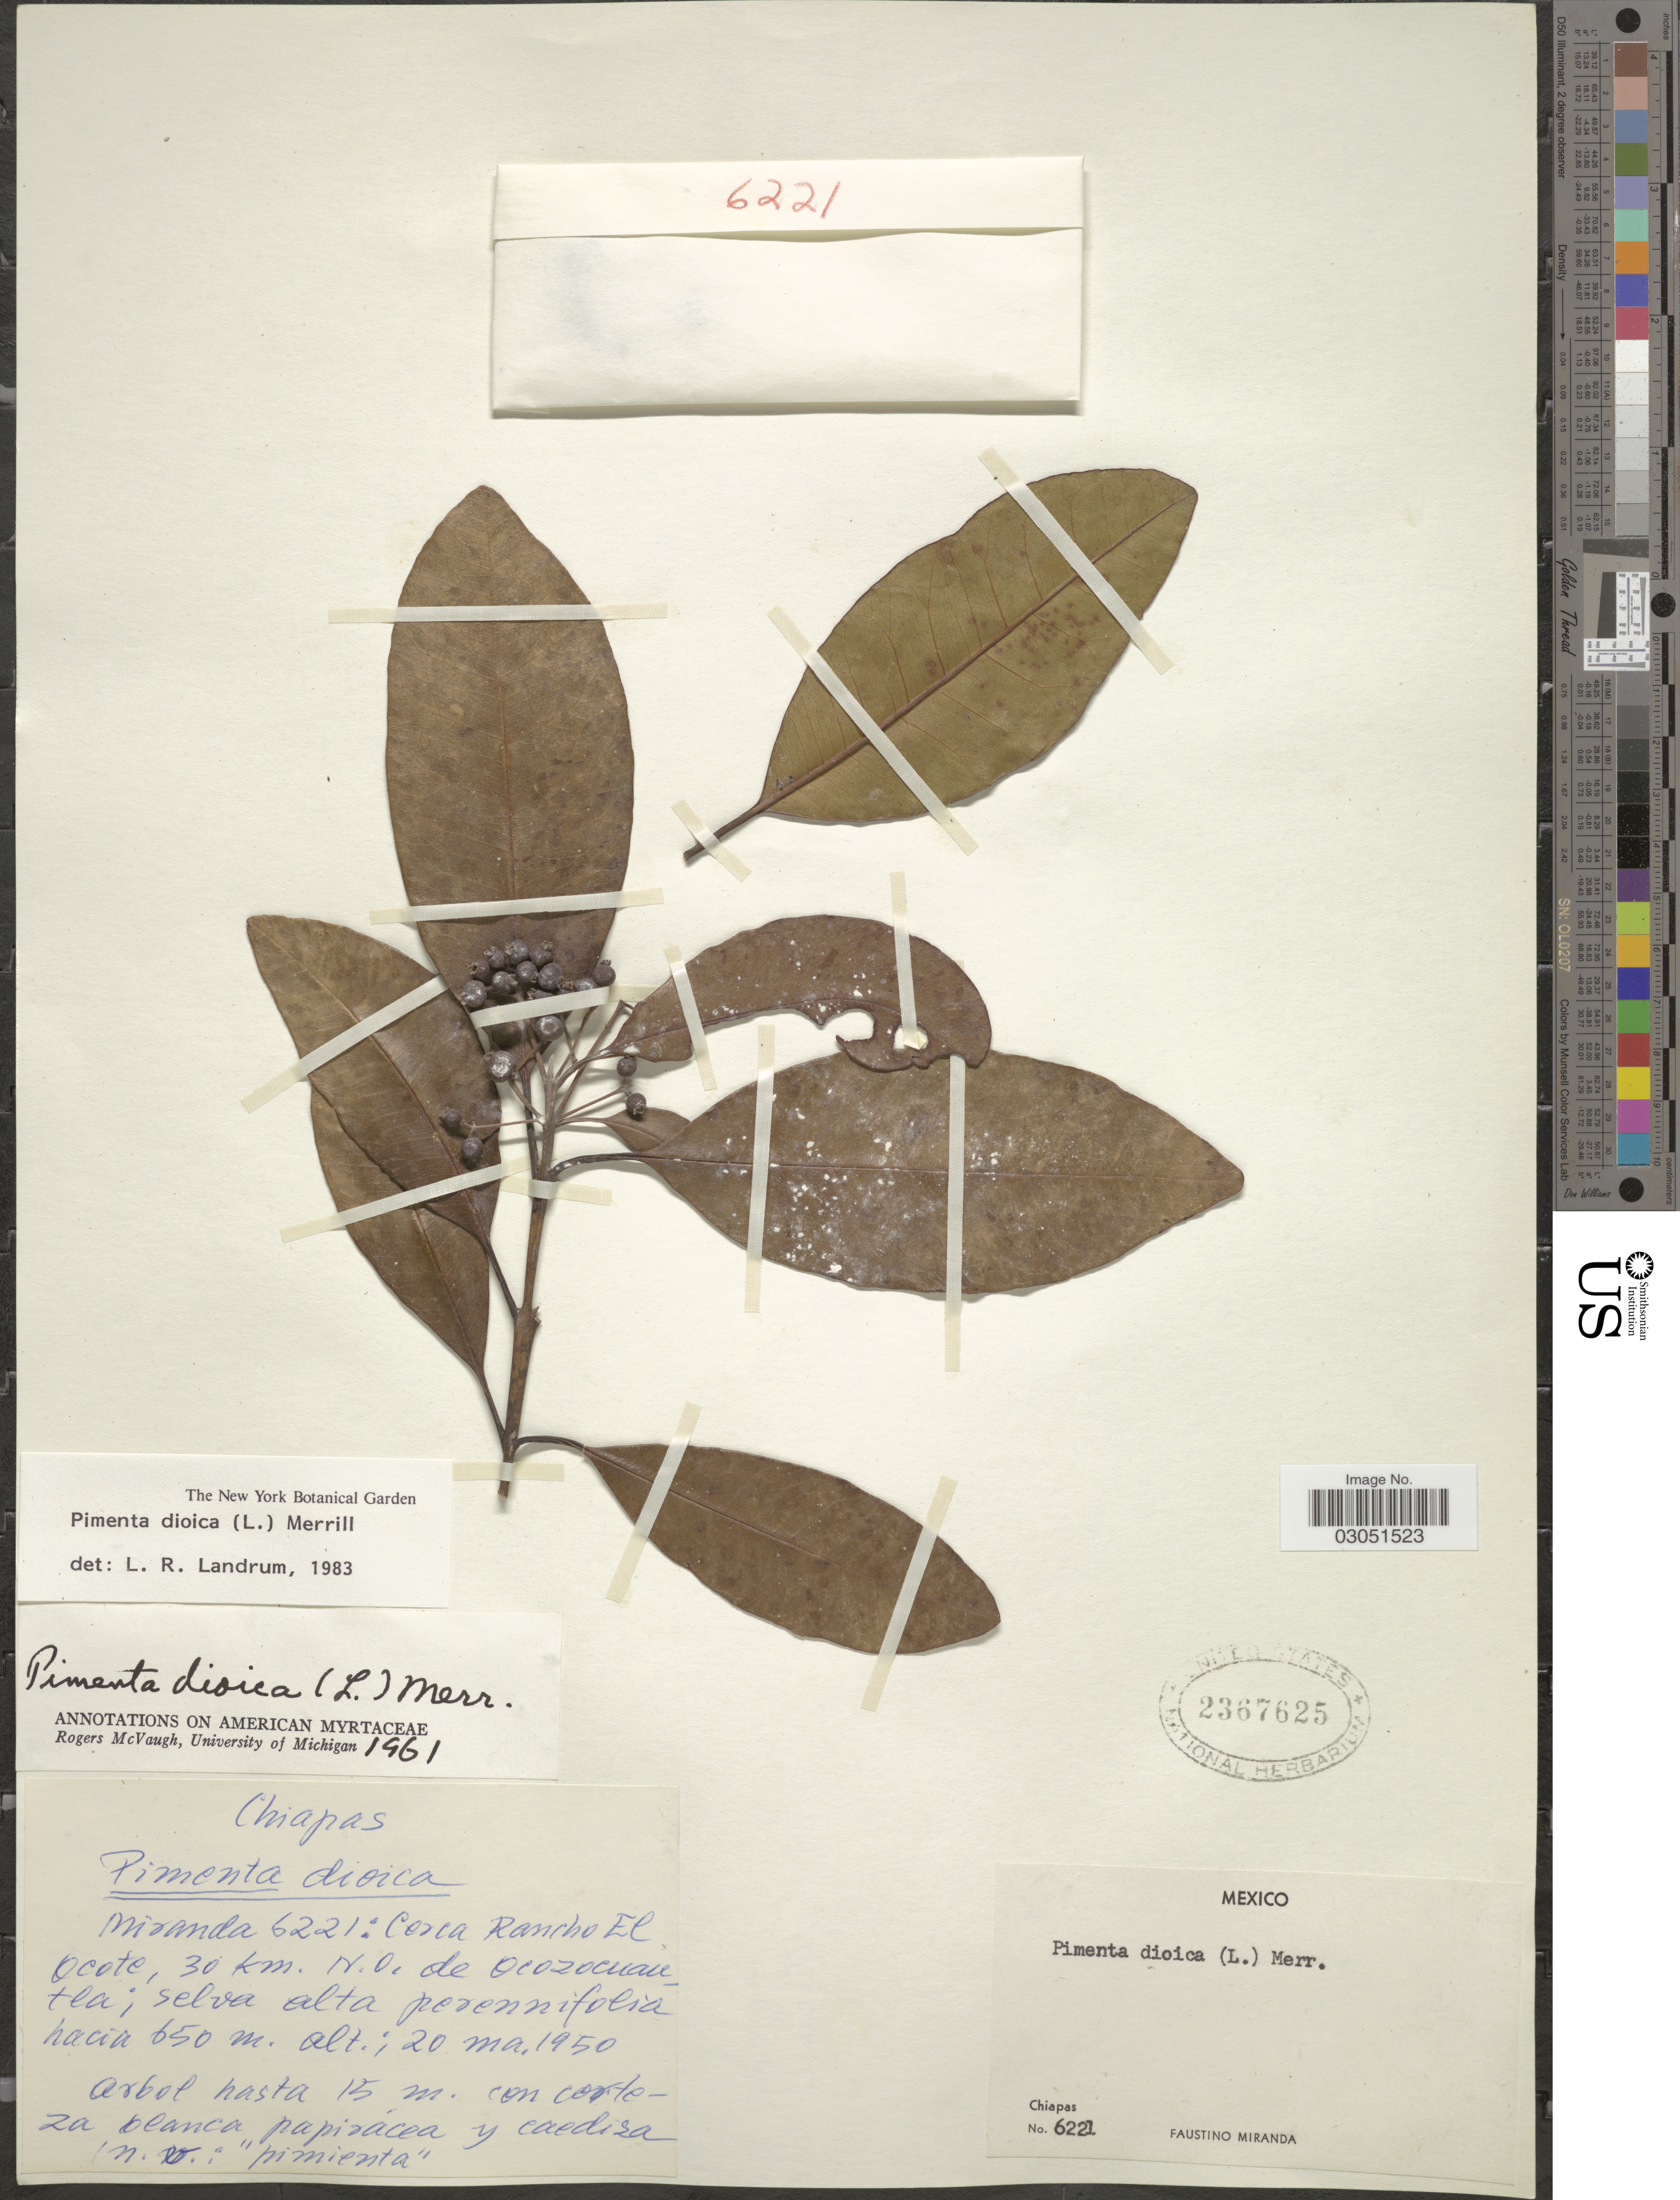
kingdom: Plantae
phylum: Tracheophyta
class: Magnoliopsida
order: Myrtales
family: Myrtaceae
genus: Pimenta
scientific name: Pimenta dioica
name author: (L.) Merr.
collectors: F. Miranda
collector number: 6221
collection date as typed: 20 ma. 1950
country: Mexico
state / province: Chiapas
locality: Cerca Rancho El Ocote, 30 km. N.O. de Ocozocuantla.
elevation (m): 650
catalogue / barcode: US 2367625